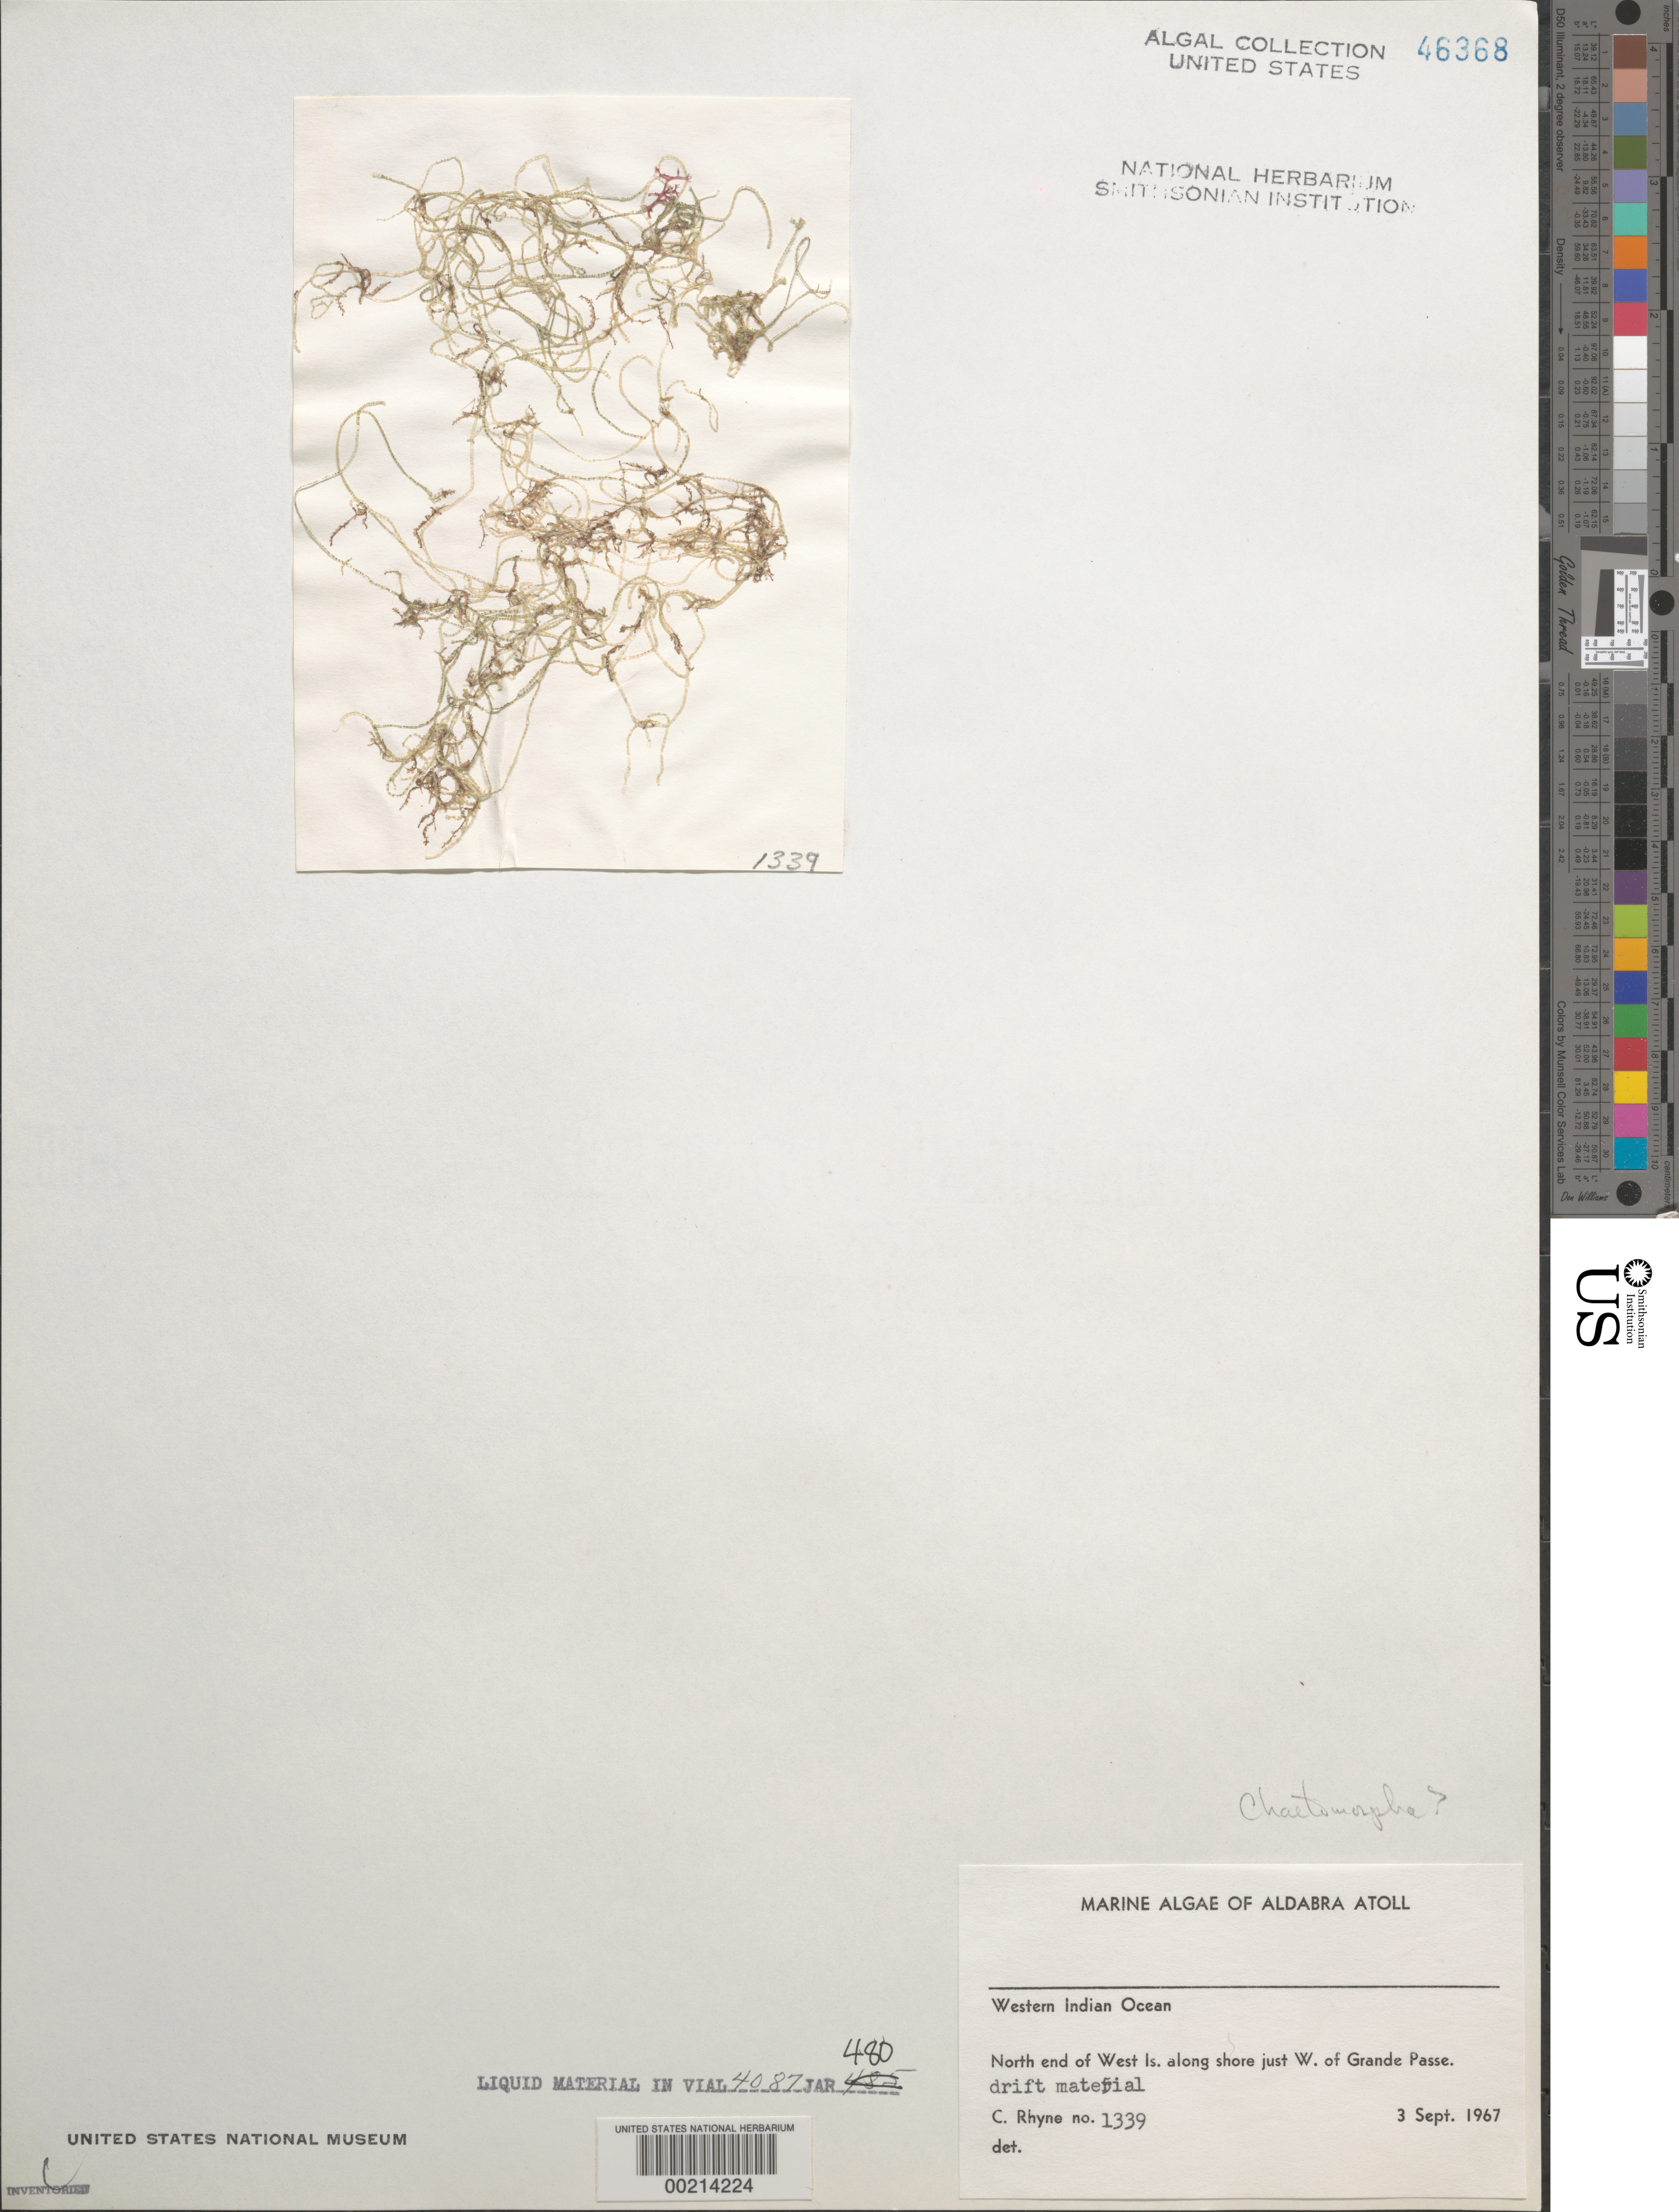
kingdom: Plantae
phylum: Chlorophyta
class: Ulvophyceae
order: Cladophorales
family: Cladophoraceae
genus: Chaetomorpha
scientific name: Chaetomorpha sp.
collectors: C. Rhyne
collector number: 1339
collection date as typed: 03 Sep 1967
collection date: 1967-09-03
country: Seychelles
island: Aldabra Atoll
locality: West Islet, Just west of Grande Pass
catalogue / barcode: US 46368